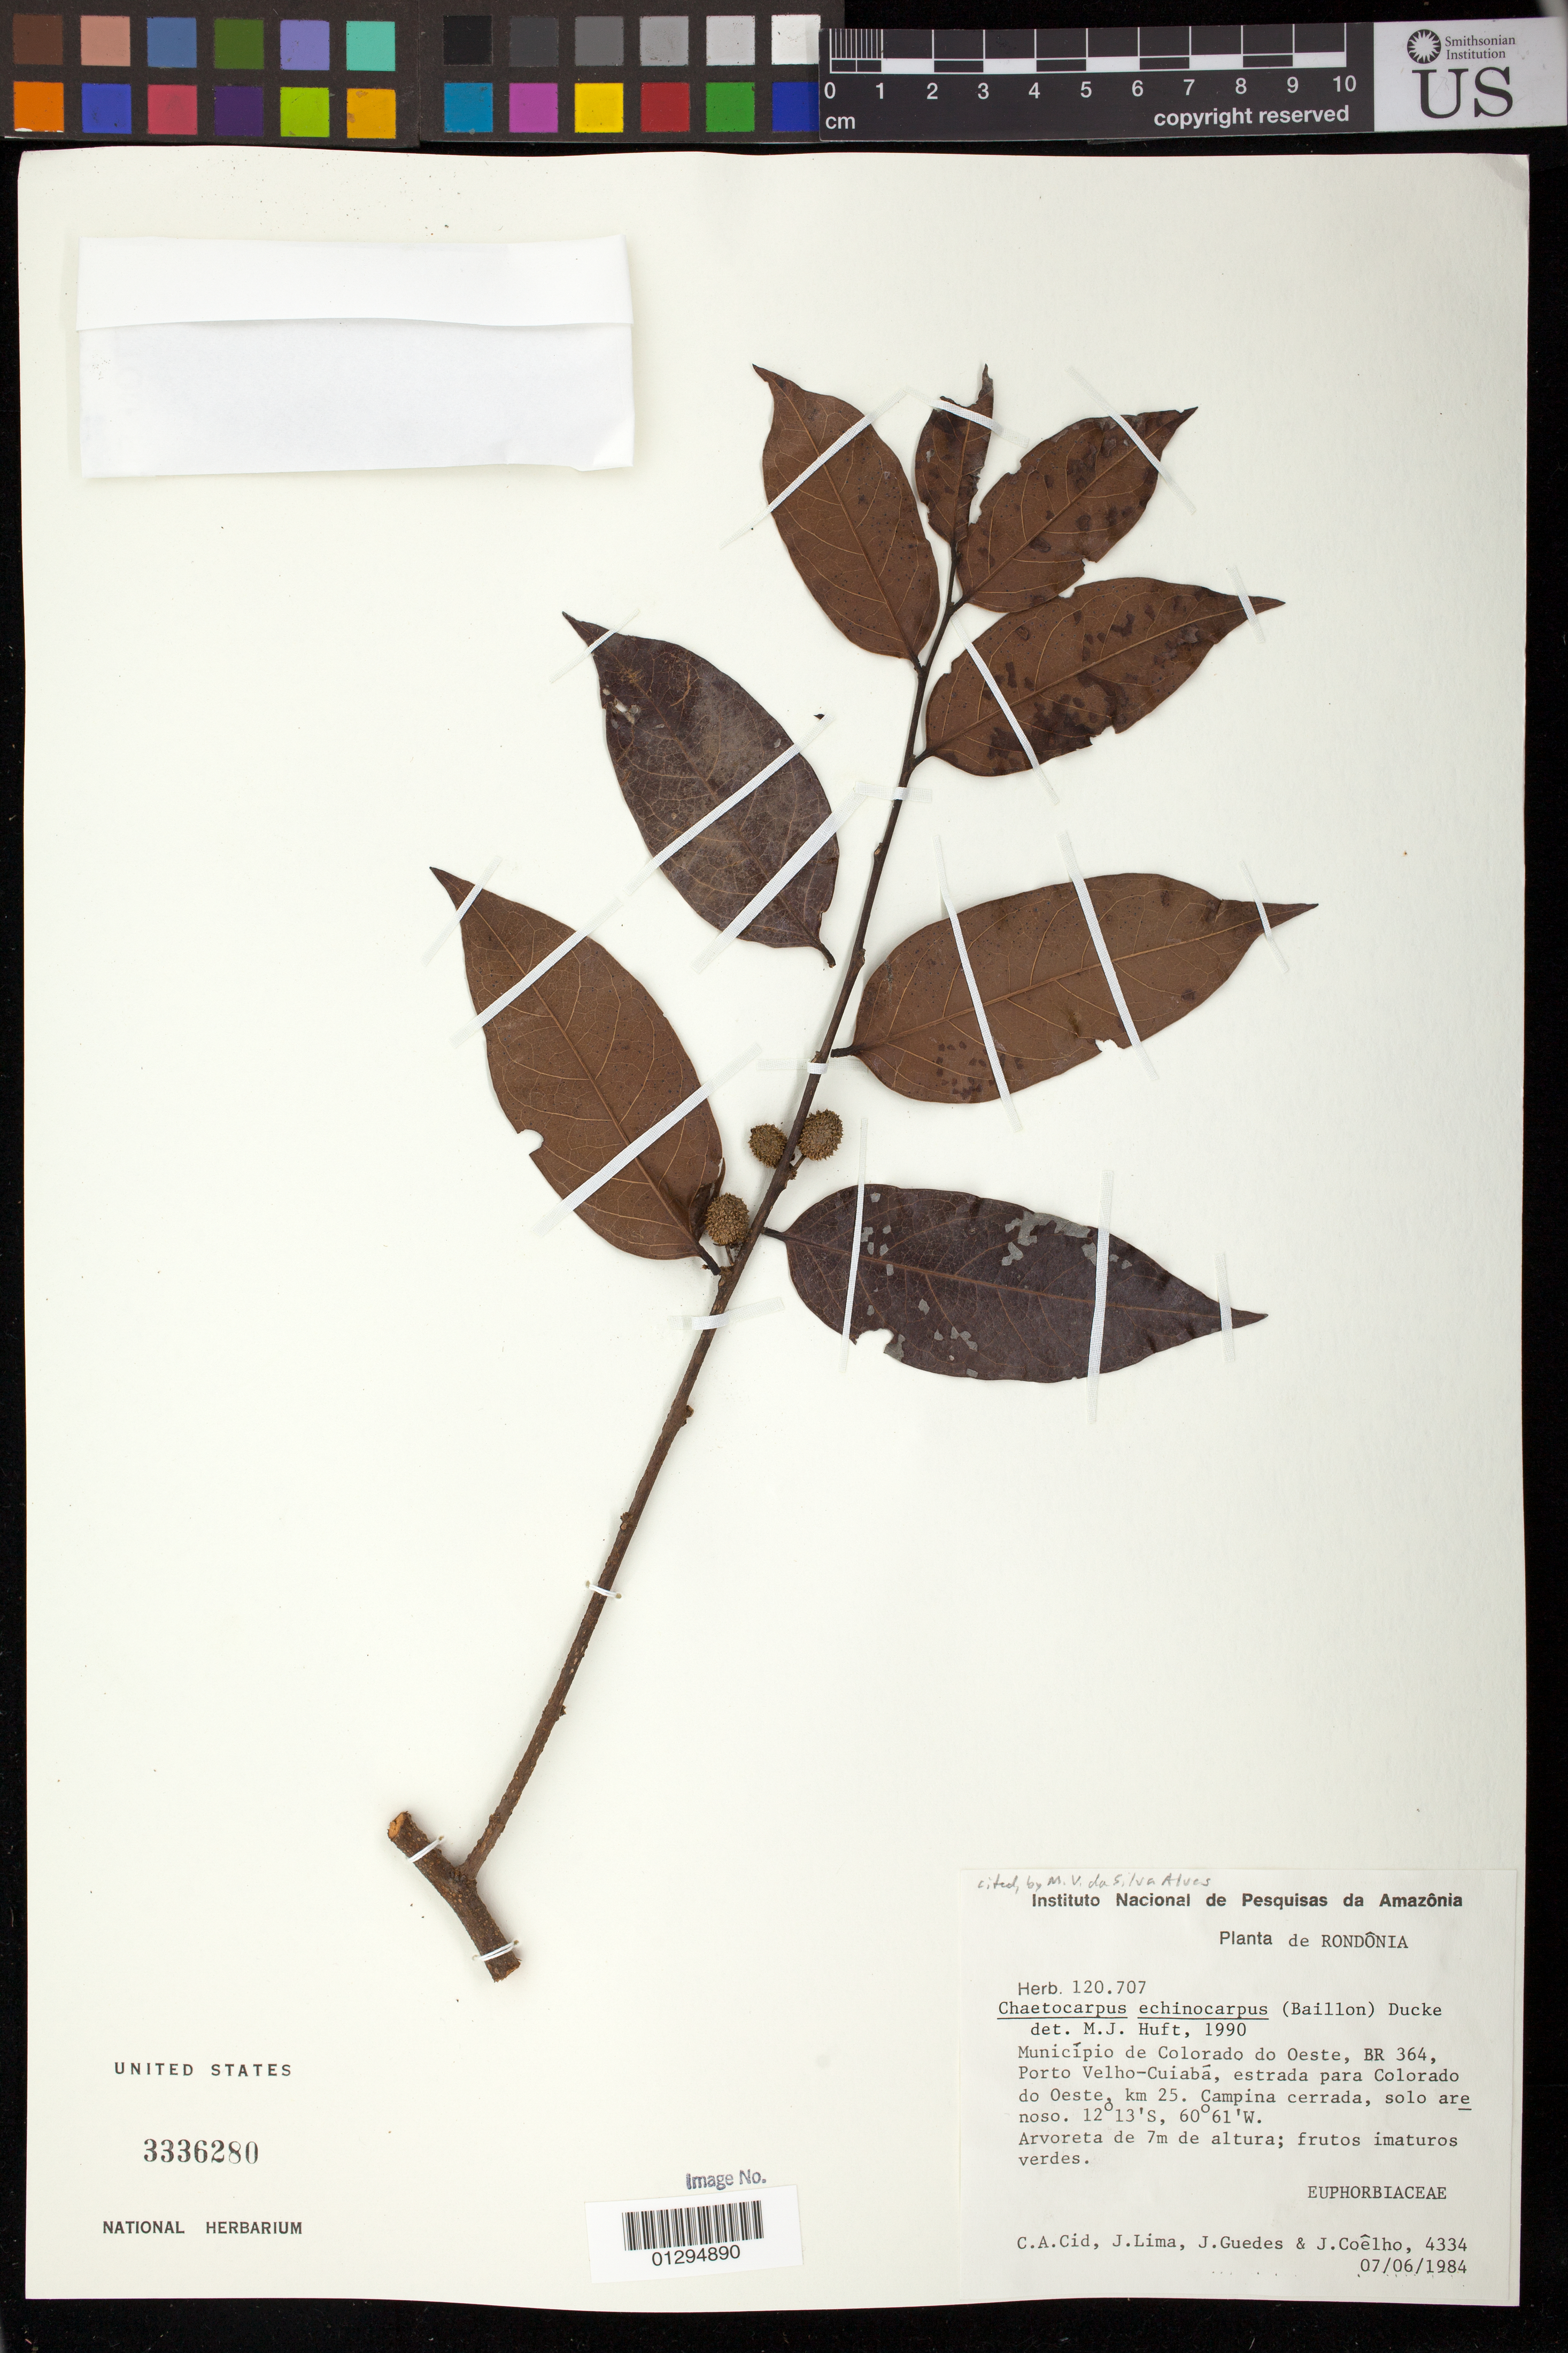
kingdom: Plantae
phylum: Tracheophyta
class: Magnoliopsida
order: Malpighiales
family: Peraceae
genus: Chaetocarpus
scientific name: Chaetocarpus echinocarpus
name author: (Baill.) Ducke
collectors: C. A. Cid Ferreira, L. Lima, J. Guedes & J. Coelho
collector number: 4334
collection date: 1984-06-07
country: Brazil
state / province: Rondonia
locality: Município de Colorado do Oeste, BR 364, Porto Velho-Cuiaba, estrada para Colorado do Oeste, km 25. Campina cerrada solo are noso.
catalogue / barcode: US 3336280